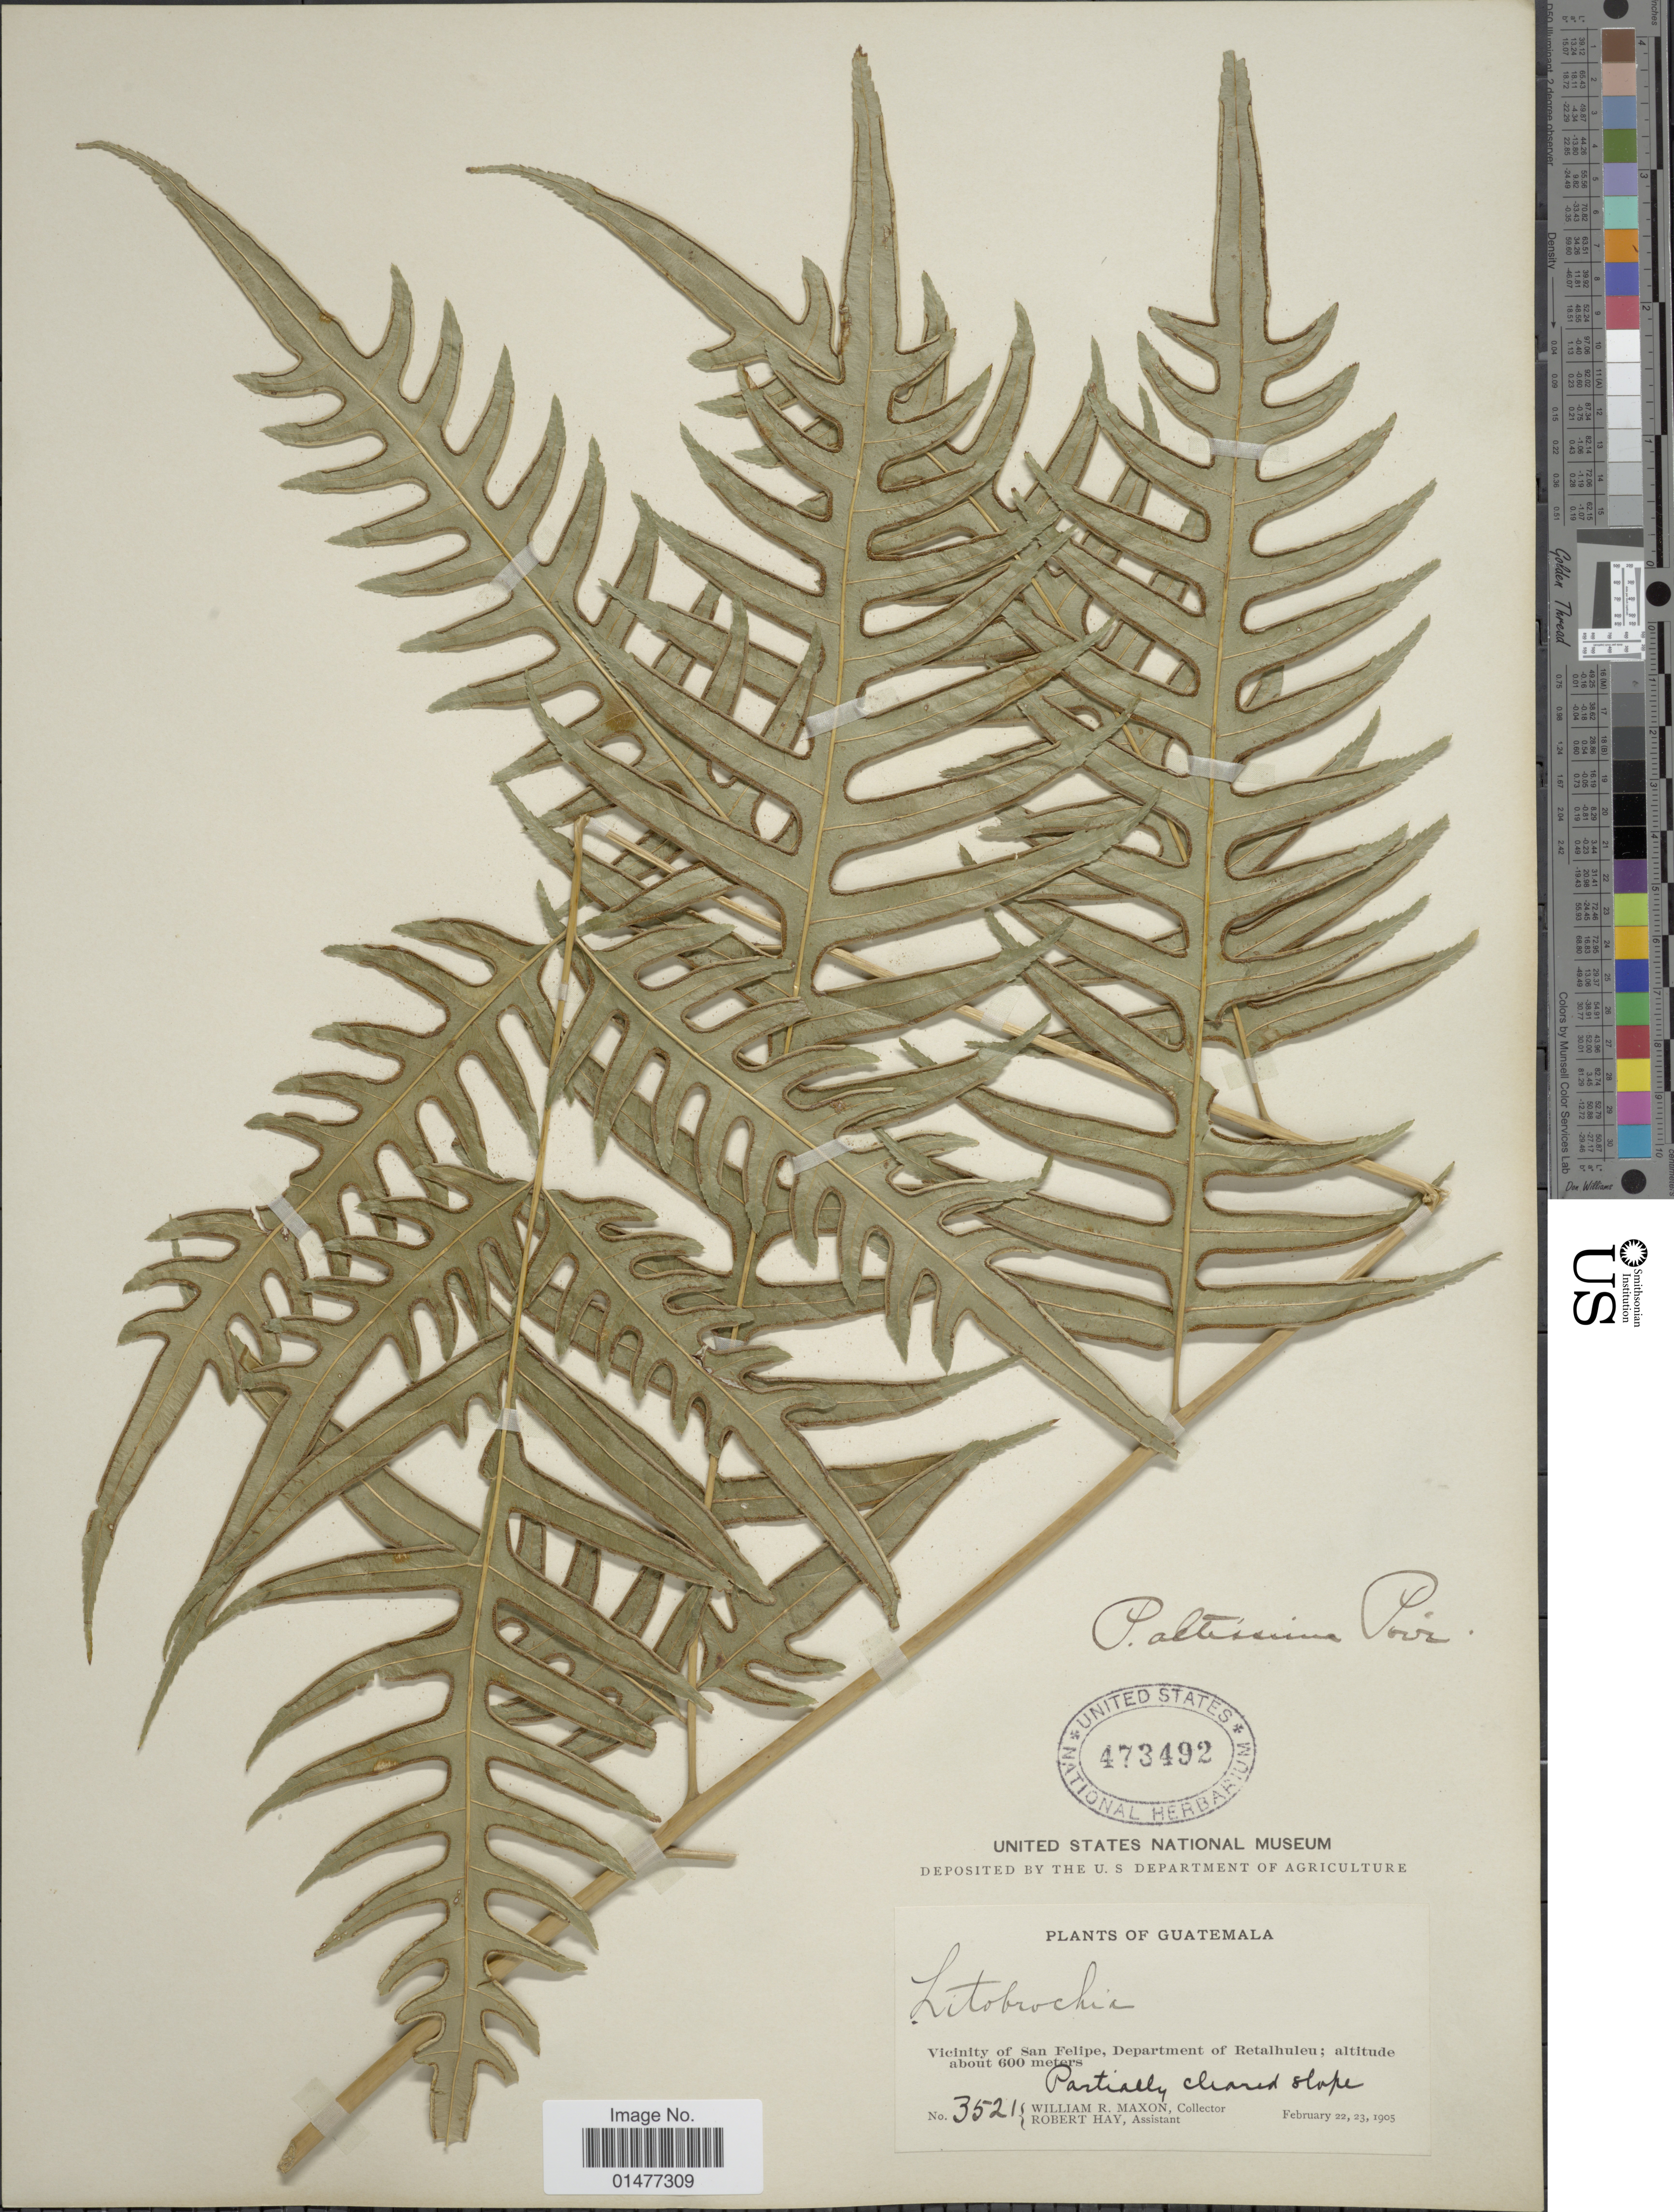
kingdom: Plantae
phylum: Tracheophyta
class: Polypodiopsida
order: Polypodiales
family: Pteridaceae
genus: Pteris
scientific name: Pteris altissima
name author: Poir.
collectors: W. R. Maxon & R. H. Hay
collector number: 3521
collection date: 1905-02-22/1905-02-23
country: Guatemala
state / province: Retalhuleu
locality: Plants of Guatemala, Vicinity of San Felipe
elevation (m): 600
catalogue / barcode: US 473492